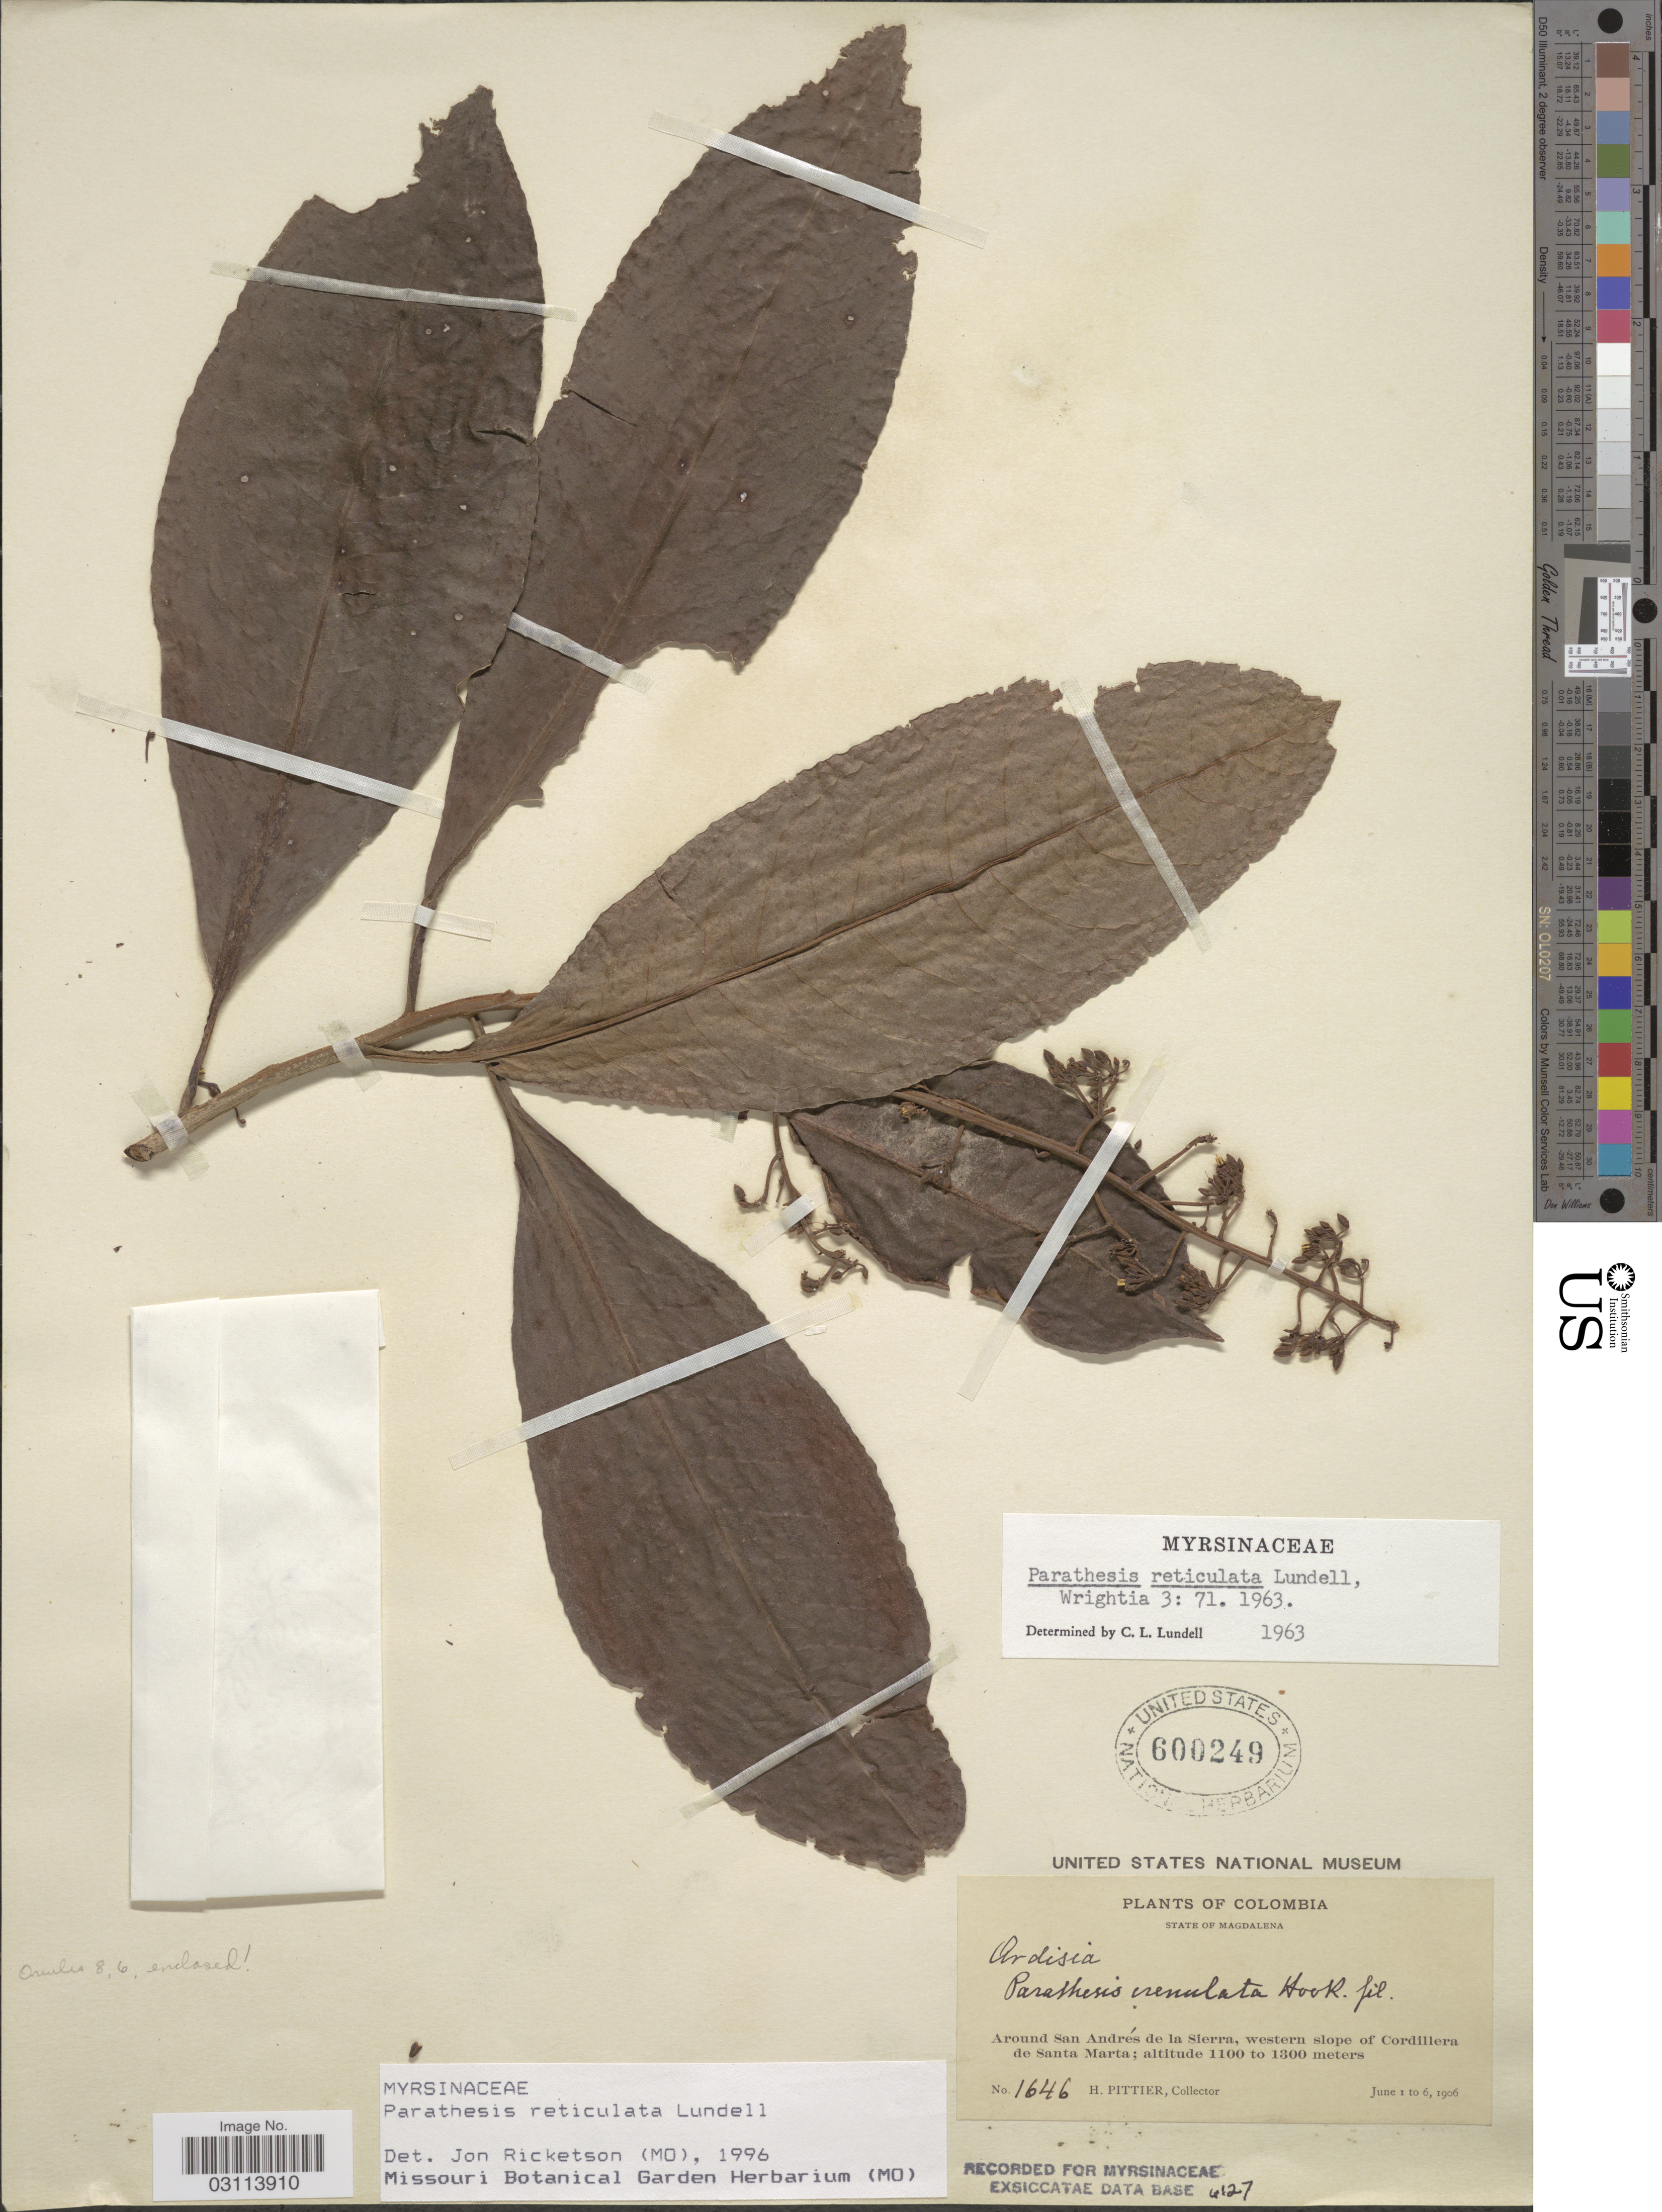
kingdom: Plantae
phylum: Tracheophyta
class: Magnoliopsida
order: Ericales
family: Primulaceae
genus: Parathesis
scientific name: Parathesis reticulata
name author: Lundell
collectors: H. F. Pittier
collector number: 1646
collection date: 1906-06-01/1906-06-06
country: Colombia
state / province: Magdalena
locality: Around San Andrés de la Sierra, western slope of Cordillera de Santa Marta.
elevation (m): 1100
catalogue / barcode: US 600249